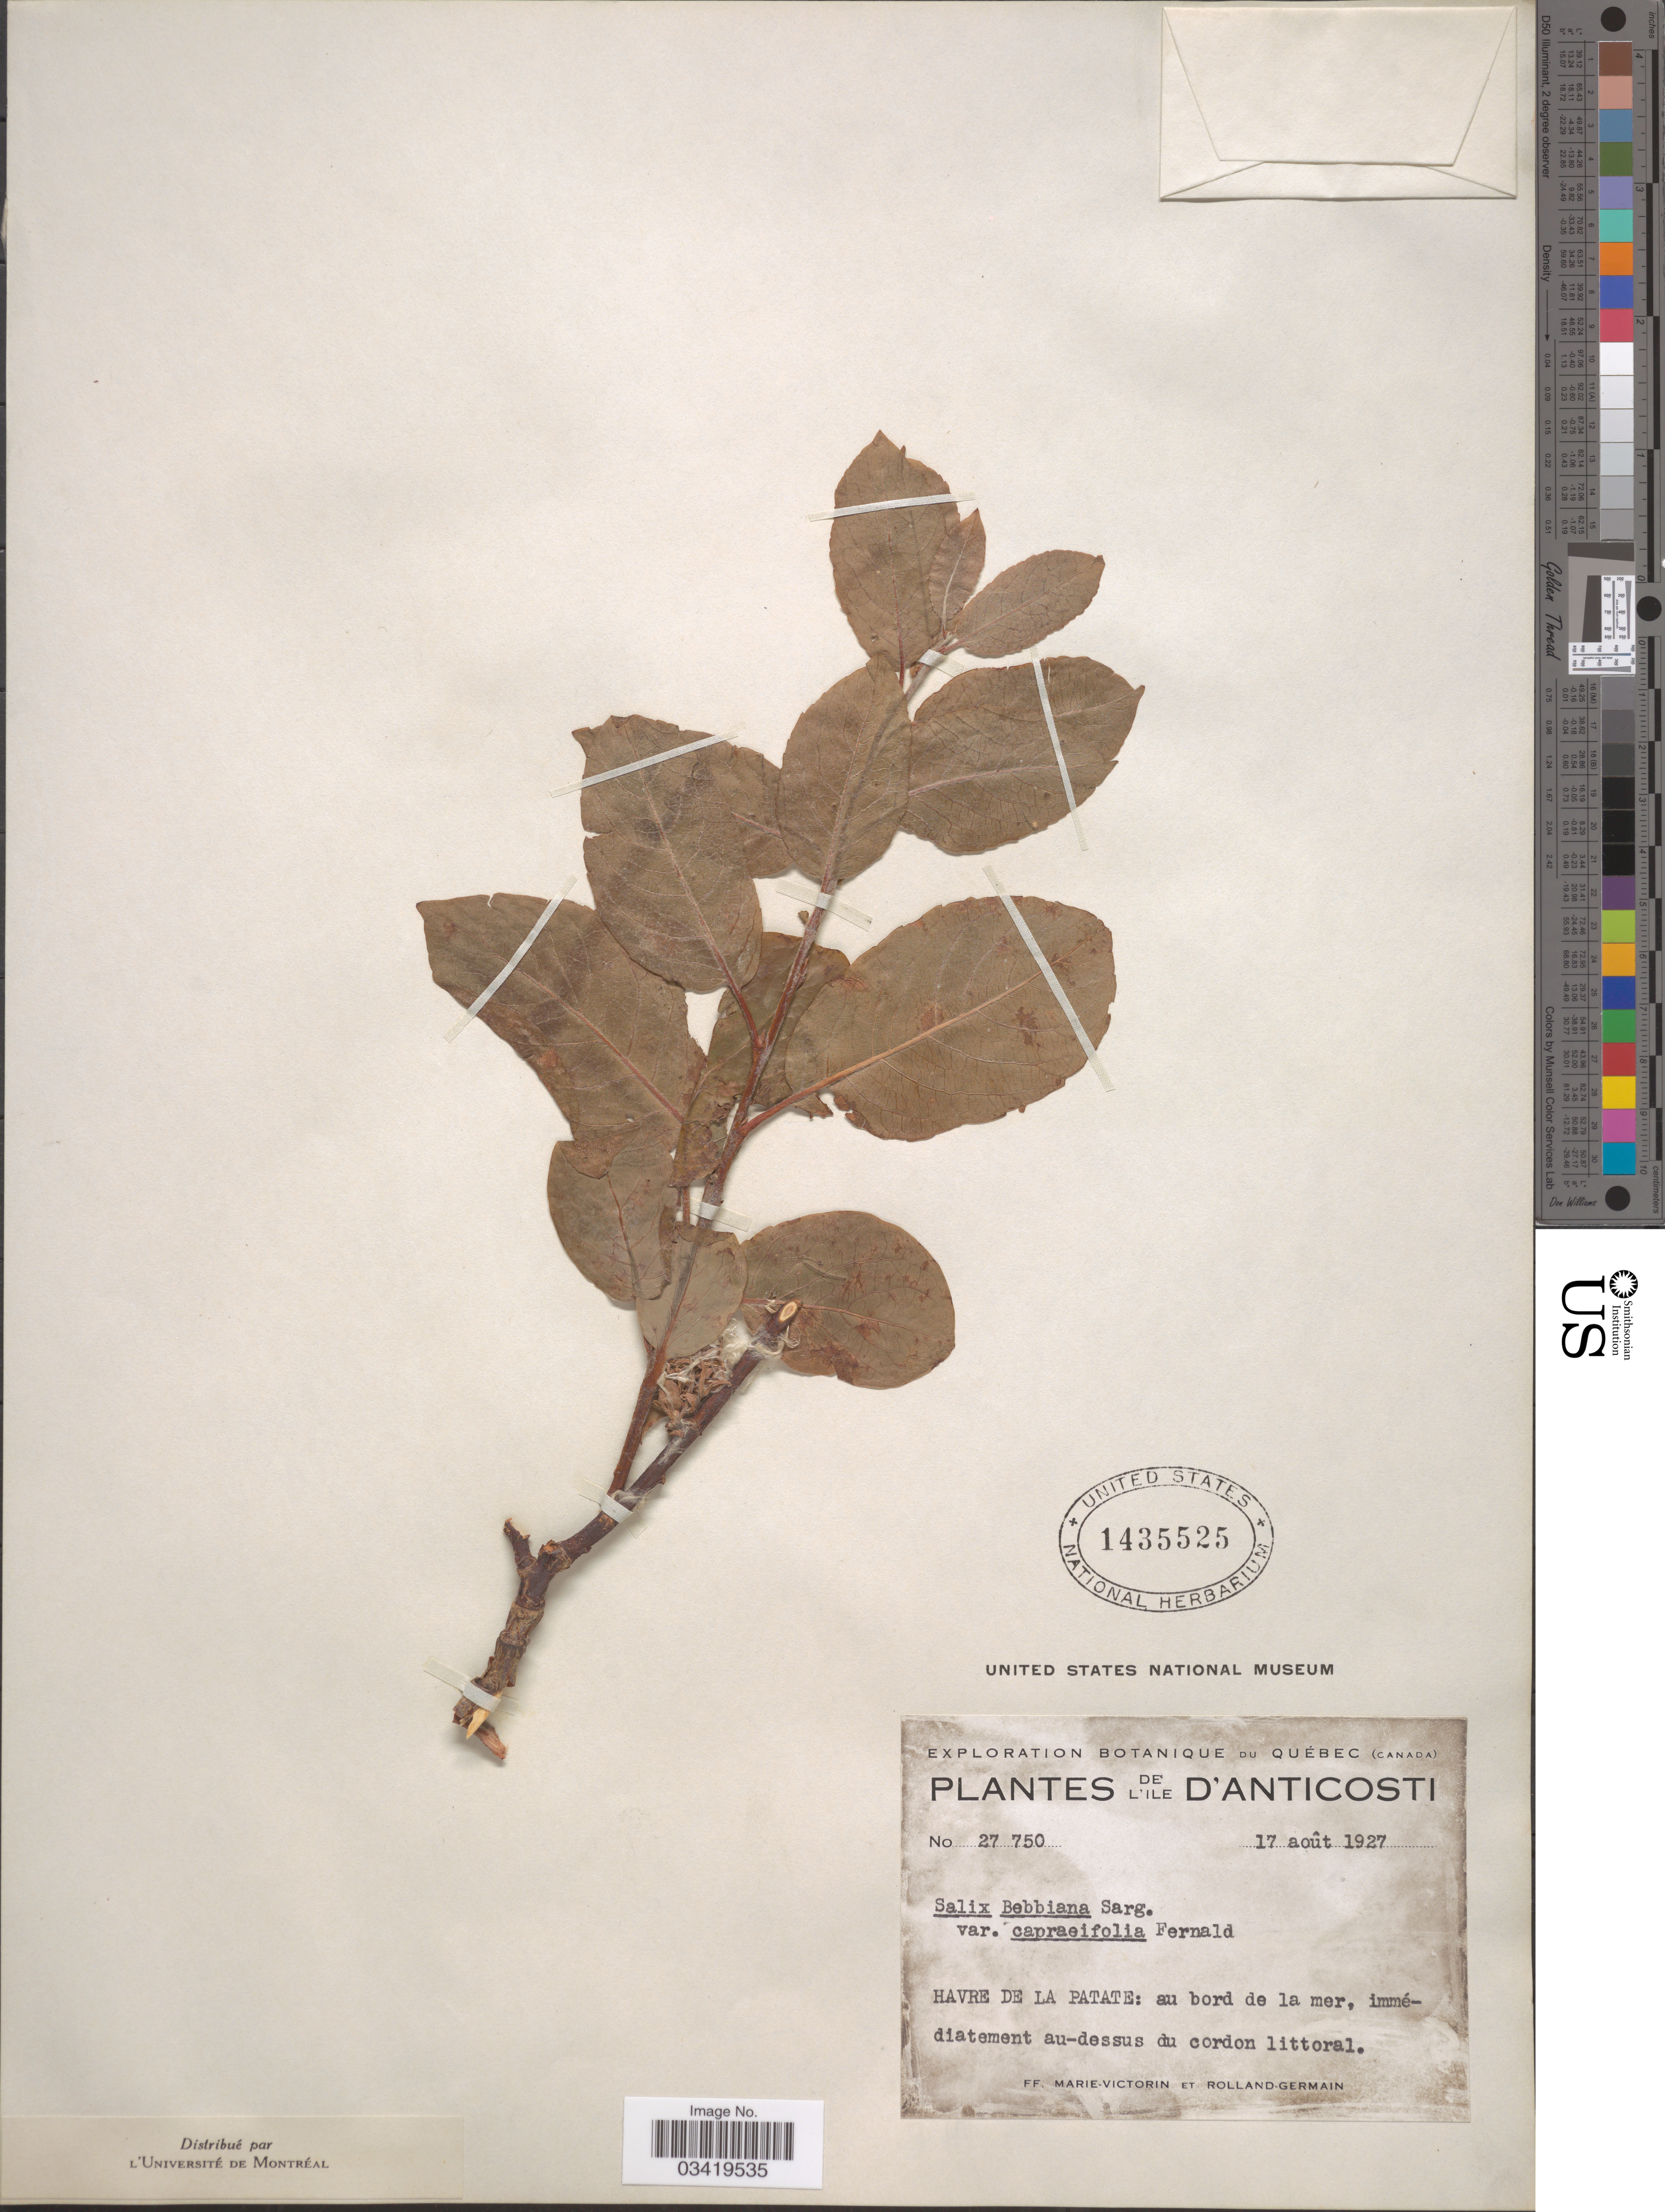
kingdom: Plantae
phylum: Tracheophyta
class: Magnoliopsida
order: Malpighiales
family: Salicaceae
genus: Salix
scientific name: Salix bebbiana var. capreifolia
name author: (Fernald) Fernald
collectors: F. Marie-Victorin & Rolland-Germain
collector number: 27750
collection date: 1927-08-17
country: Canada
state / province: Quebec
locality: Ile D'Anticosti. Havre de la Patate: au bord de la mer.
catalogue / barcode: US 1435525